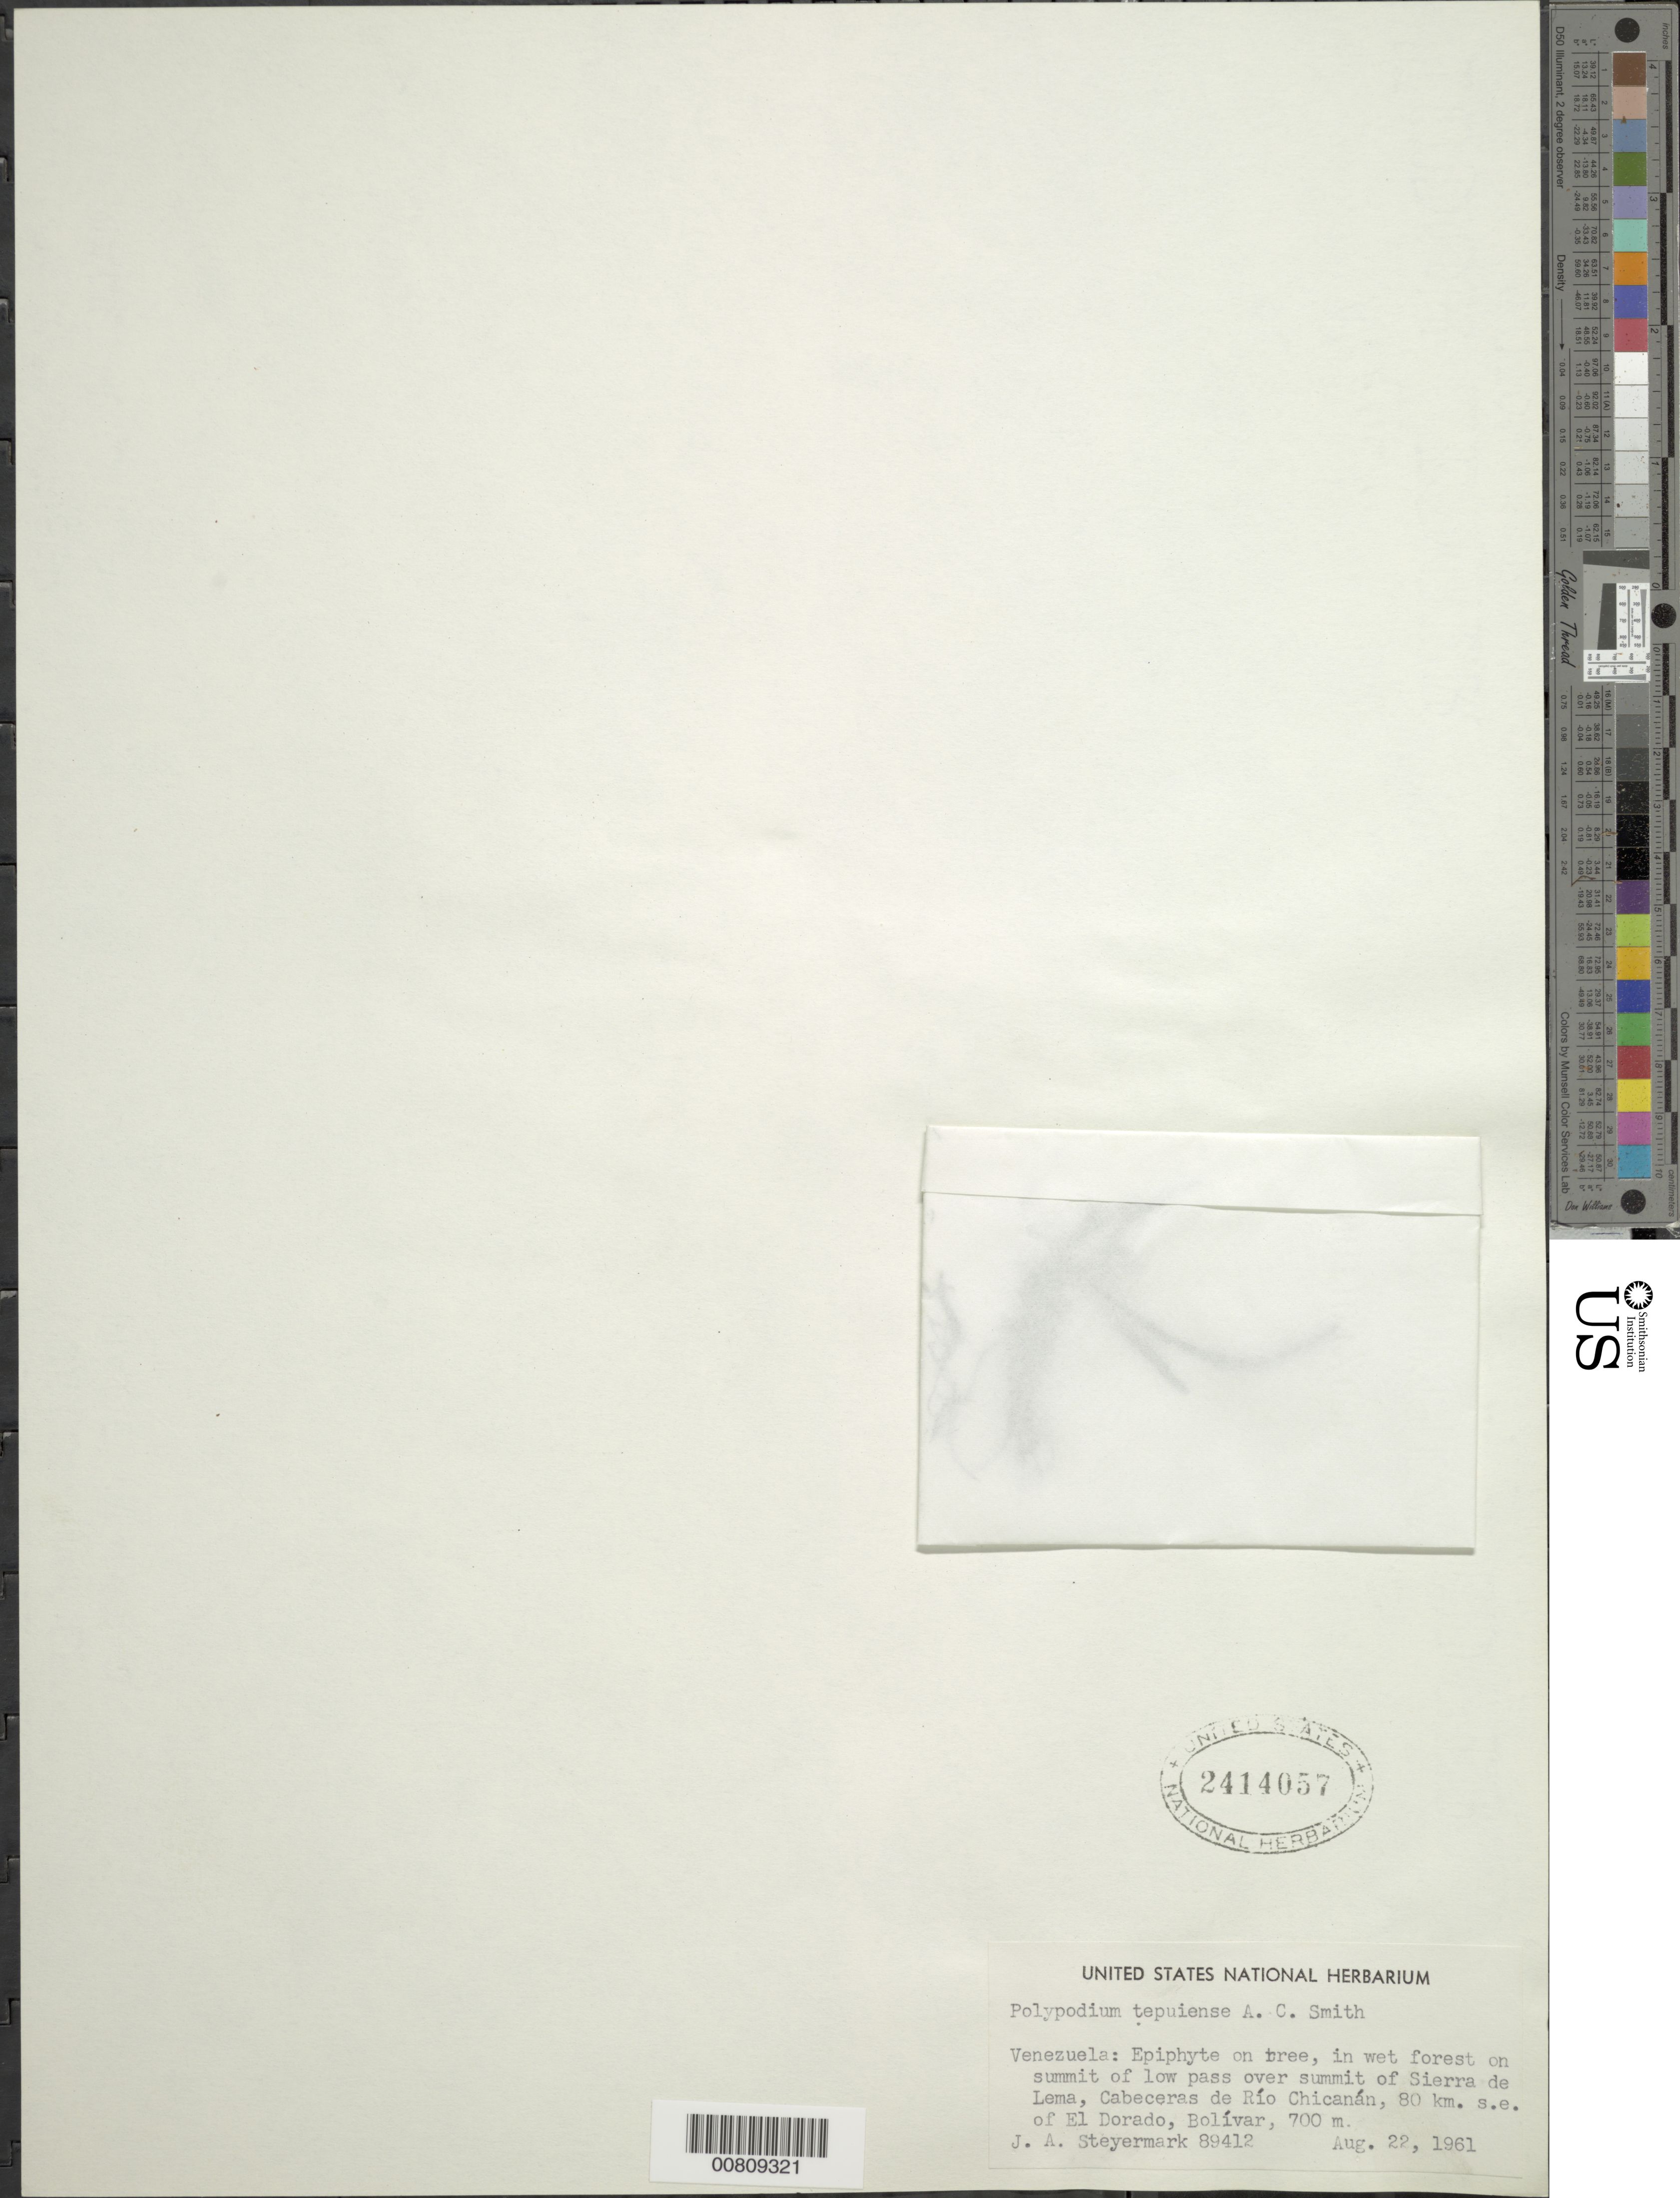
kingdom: Plantae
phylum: Tracheophyta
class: Polypodiopsida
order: Polypodiales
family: Polypodiaceae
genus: Cochlidium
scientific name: Cochlidium tepuiense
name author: (A.C. Sm.) L.E. Bishop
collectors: J. Steyermark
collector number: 89412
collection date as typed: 22-Aug-61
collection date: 1961-08-22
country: Venezuela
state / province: Bolívar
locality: Sierra de Lema; Cabeceras de Río Chicanán, 80 km (in a straight line) to southwest of El Dorado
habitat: Wet forest on summit of low pass over summit; on tree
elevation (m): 700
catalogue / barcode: US 2414057